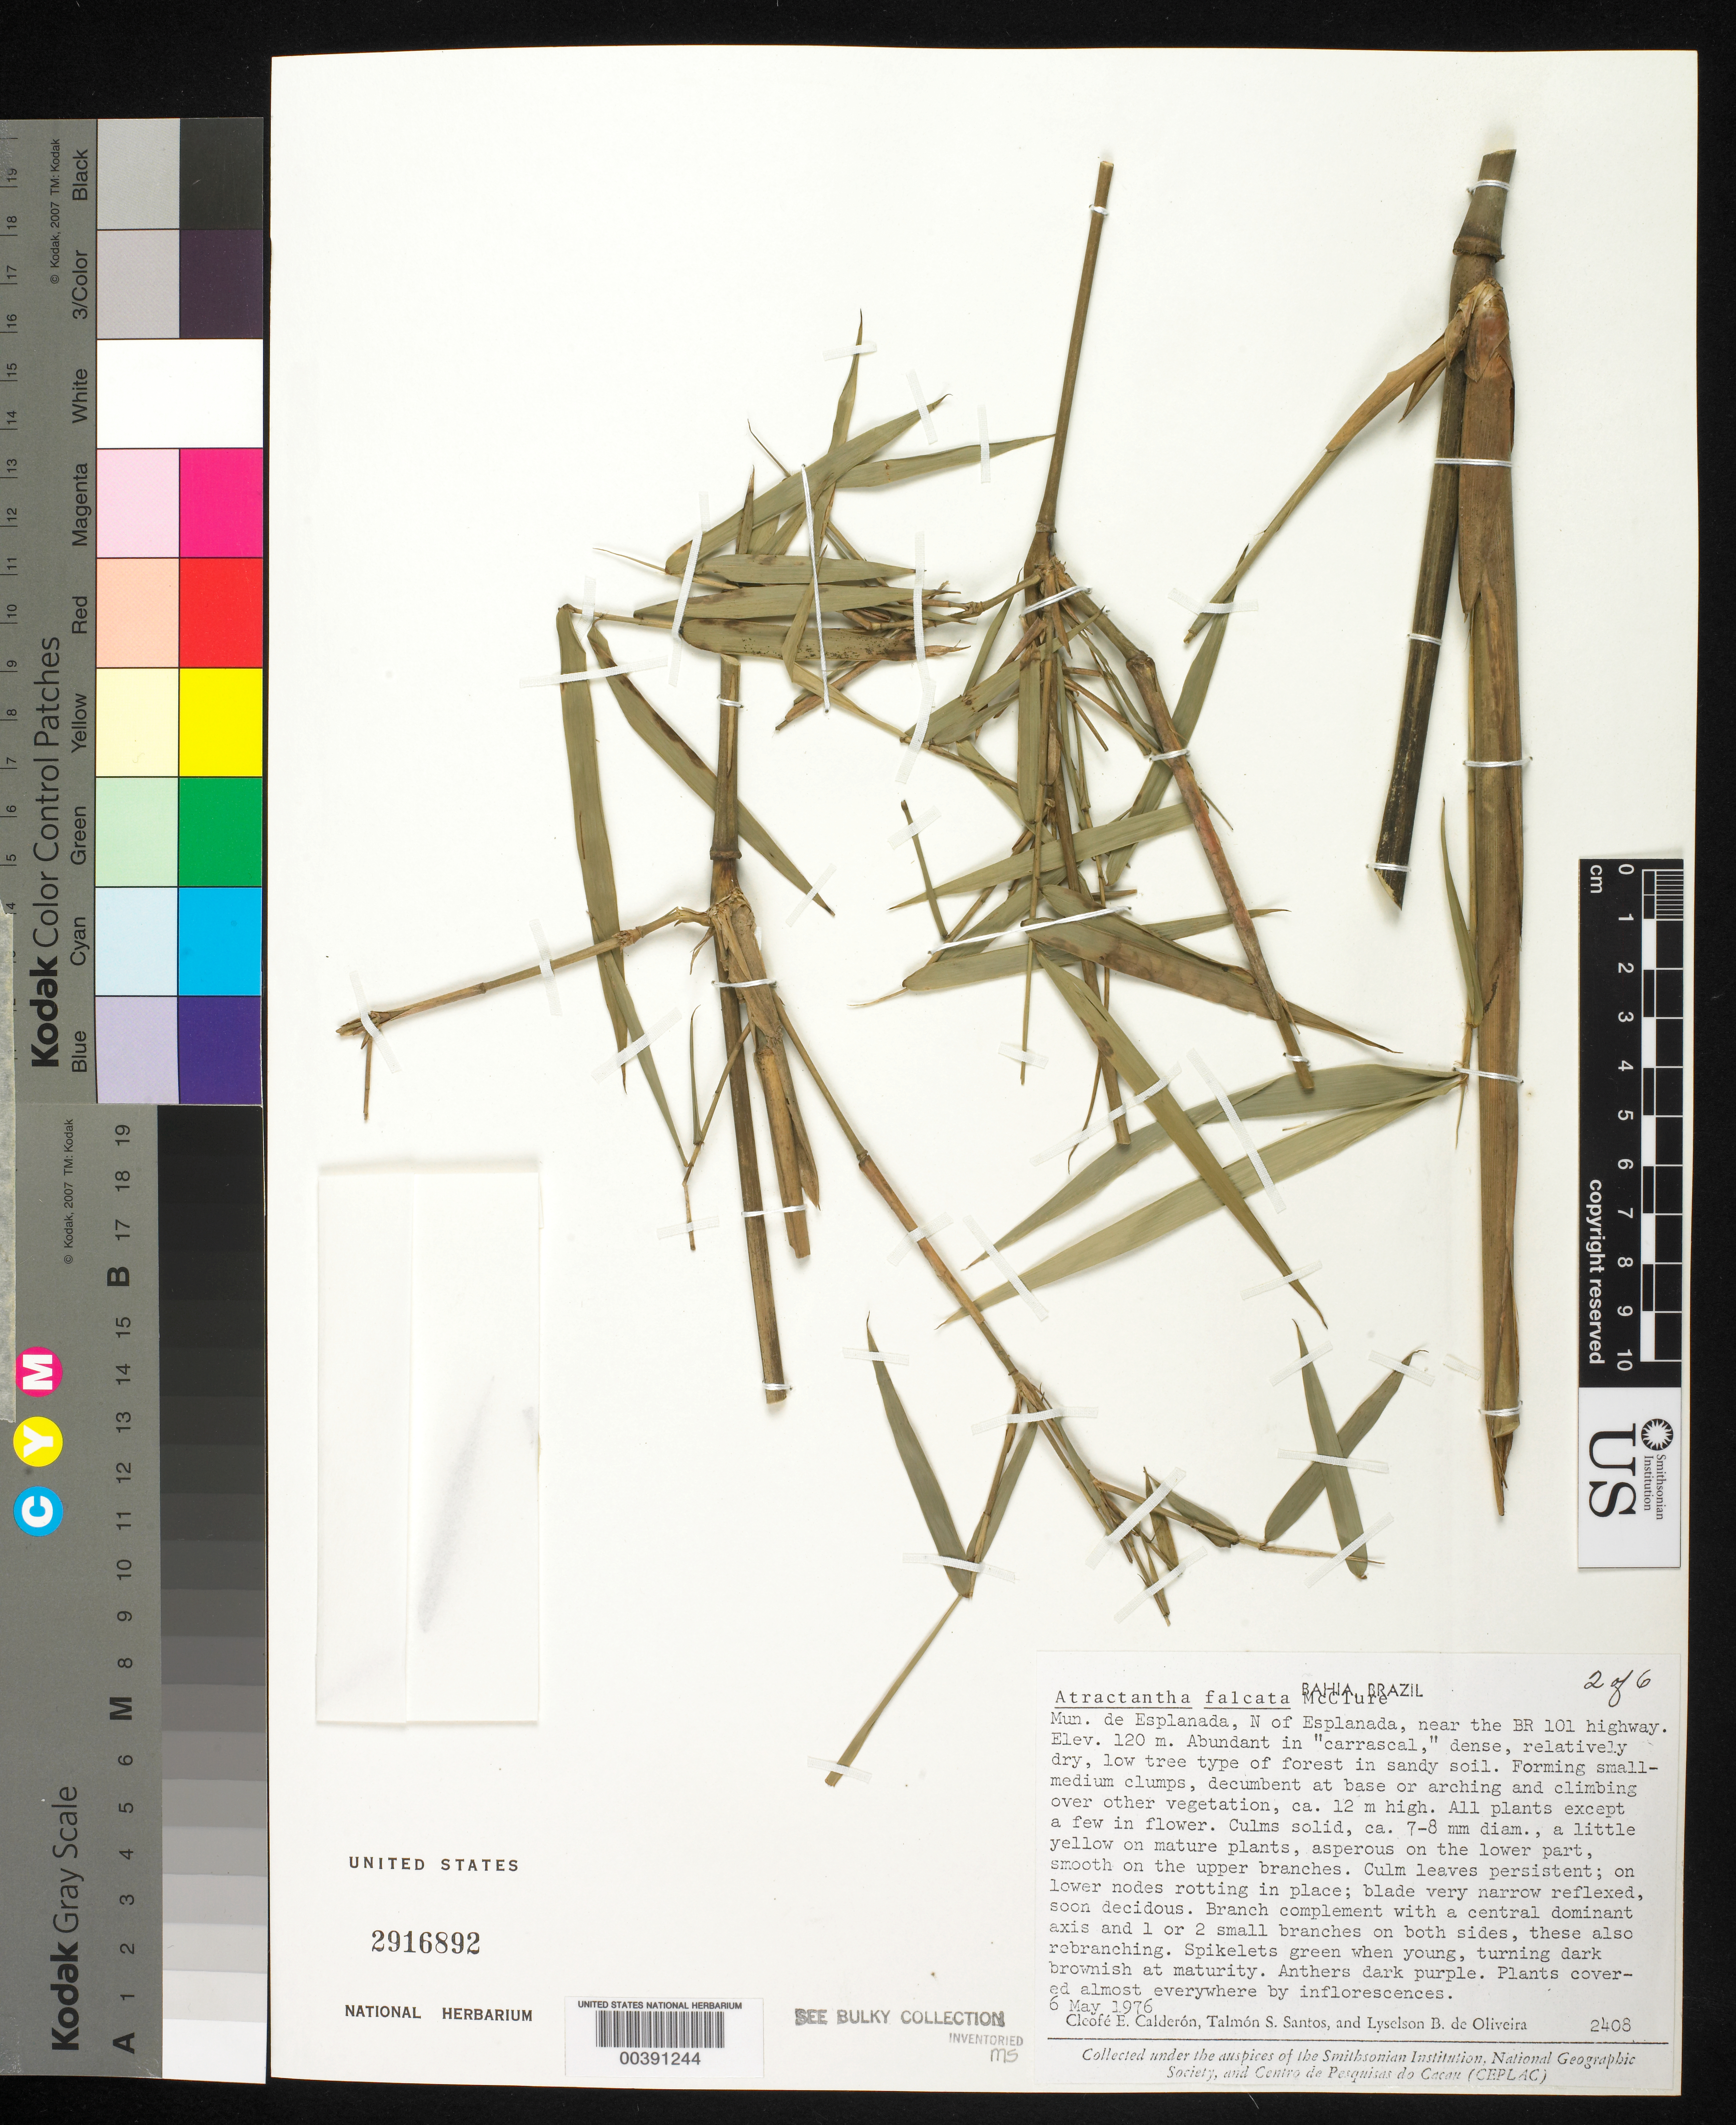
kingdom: Plantae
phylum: Tracheophyta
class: Liliopsida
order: Poales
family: Poaceae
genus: Atractantha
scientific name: Atractantha falcata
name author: McClure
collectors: C. E. Calderón, T. S. Santos & L. de Oliveira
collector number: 2408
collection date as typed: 06 May 1976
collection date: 1976-05-06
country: Brazil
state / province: Bahia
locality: Esplanda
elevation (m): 120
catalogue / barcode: US 2916892